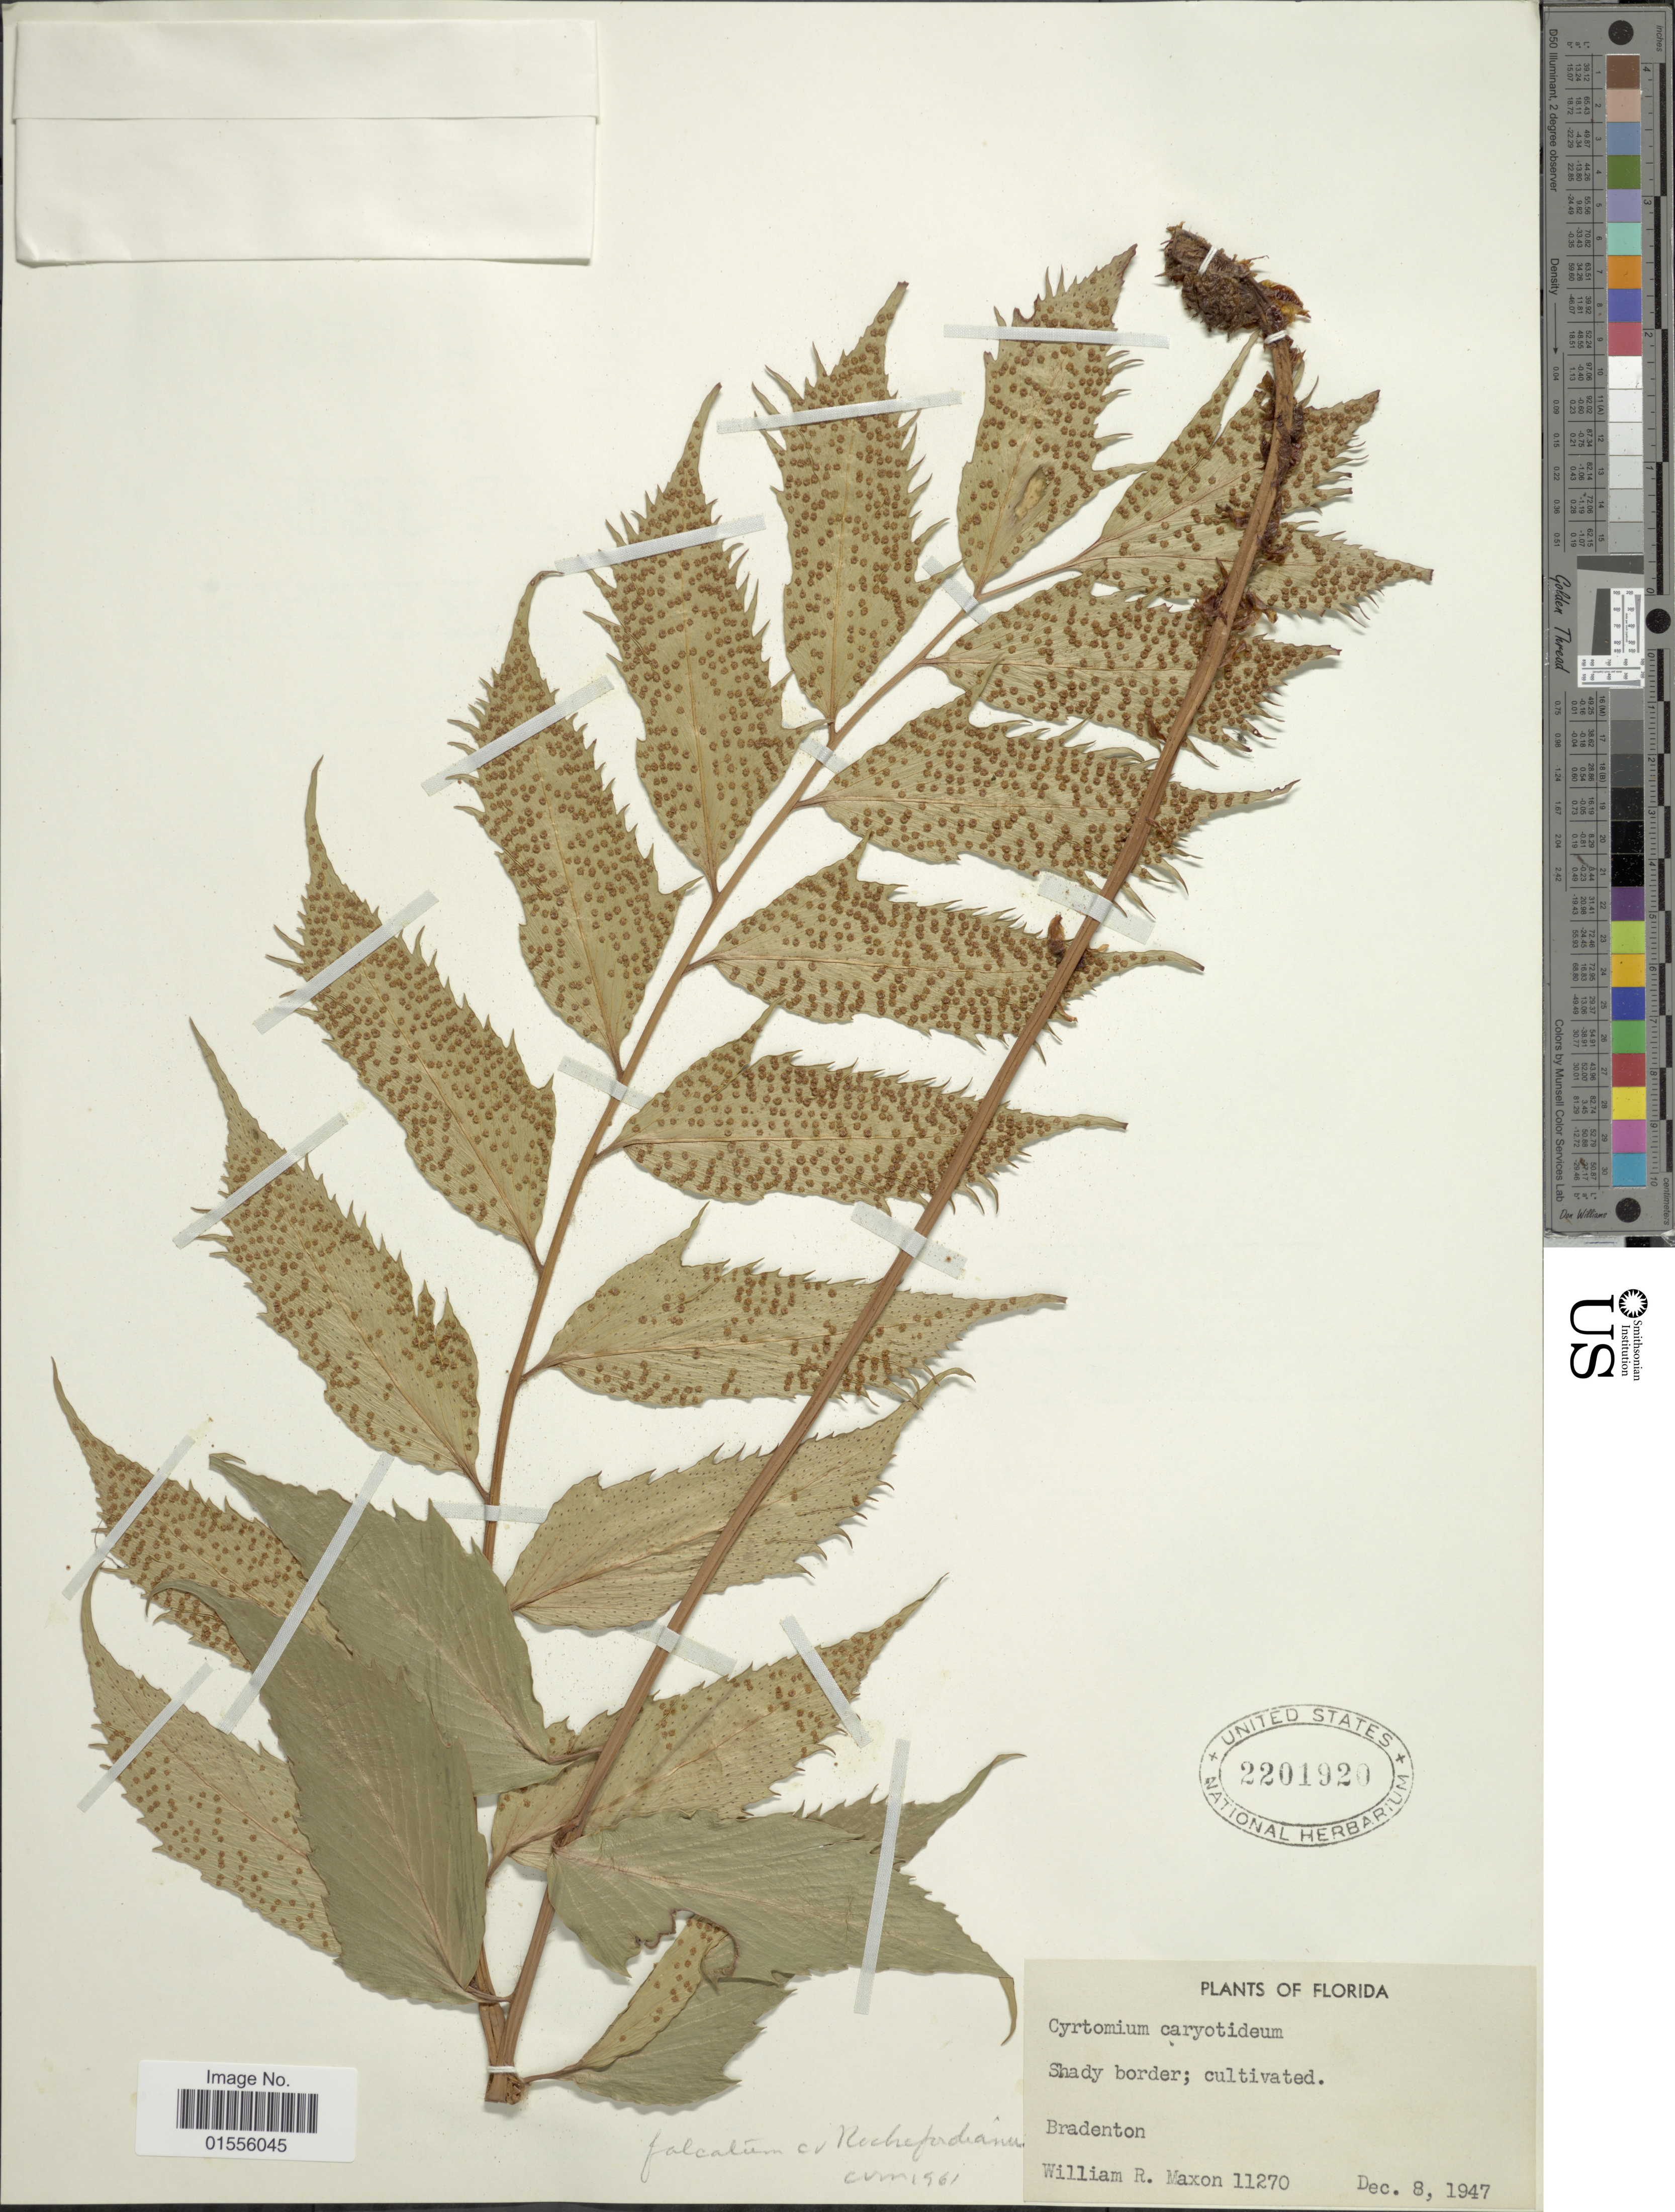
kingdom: Plantae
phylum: Tracheophyta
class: Polypodiopsida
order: Polypodiales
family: Dryopteridaceae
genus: Cyrtomium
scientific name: Cyrtomium falcatum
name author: (L. f.) C. Presl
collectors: W. R. Maxon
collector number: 11270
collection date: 1947-12-08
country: United States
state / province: Florida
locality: Shady border; cultivated. Bradenton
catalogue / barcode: US 2201920